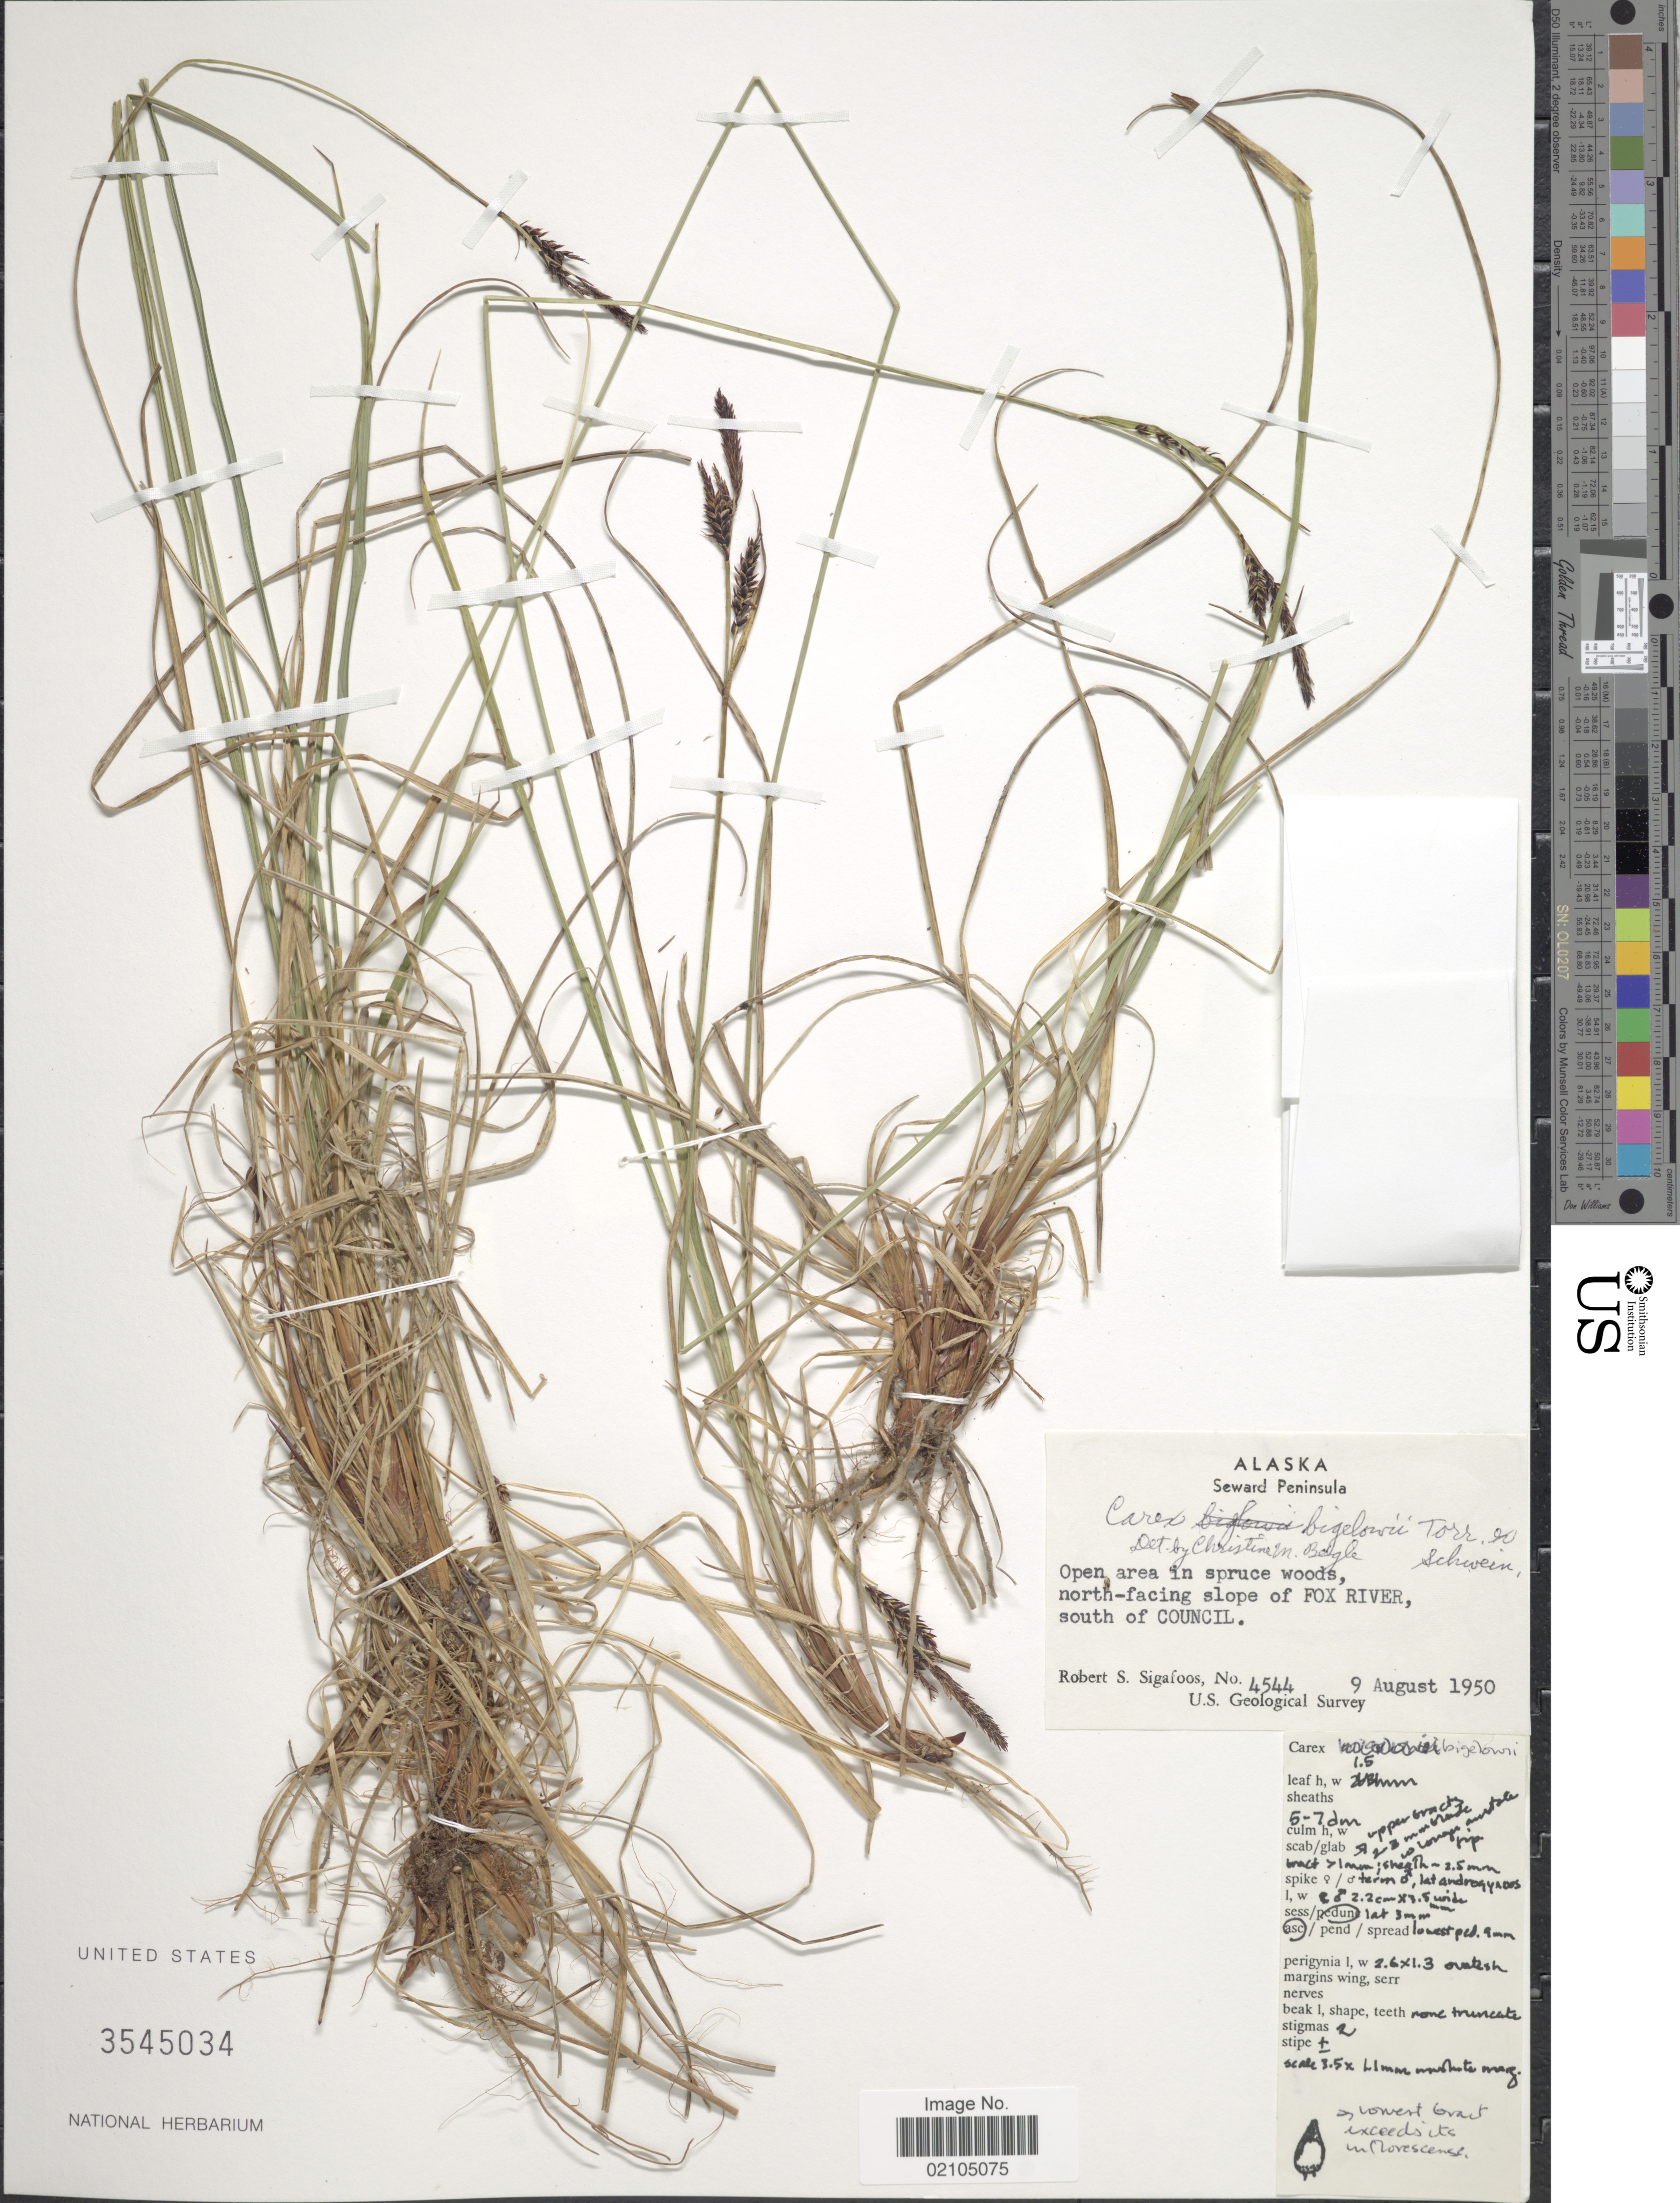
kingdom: Plantae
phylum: Tracheophyta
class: Liliopsida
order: Poales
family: Cyperaceae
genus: Carex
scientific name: Carex bigelowii subsp. lugens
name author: (Holm) T.V. Egorova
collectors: R. Sigafoos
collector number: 4544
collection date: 1950-08-09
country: United States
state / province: Alaska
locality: Seward Peninsula. Open area in spruce woods, north-facing slope of Fox River, south of Council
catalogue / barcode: US 3545034